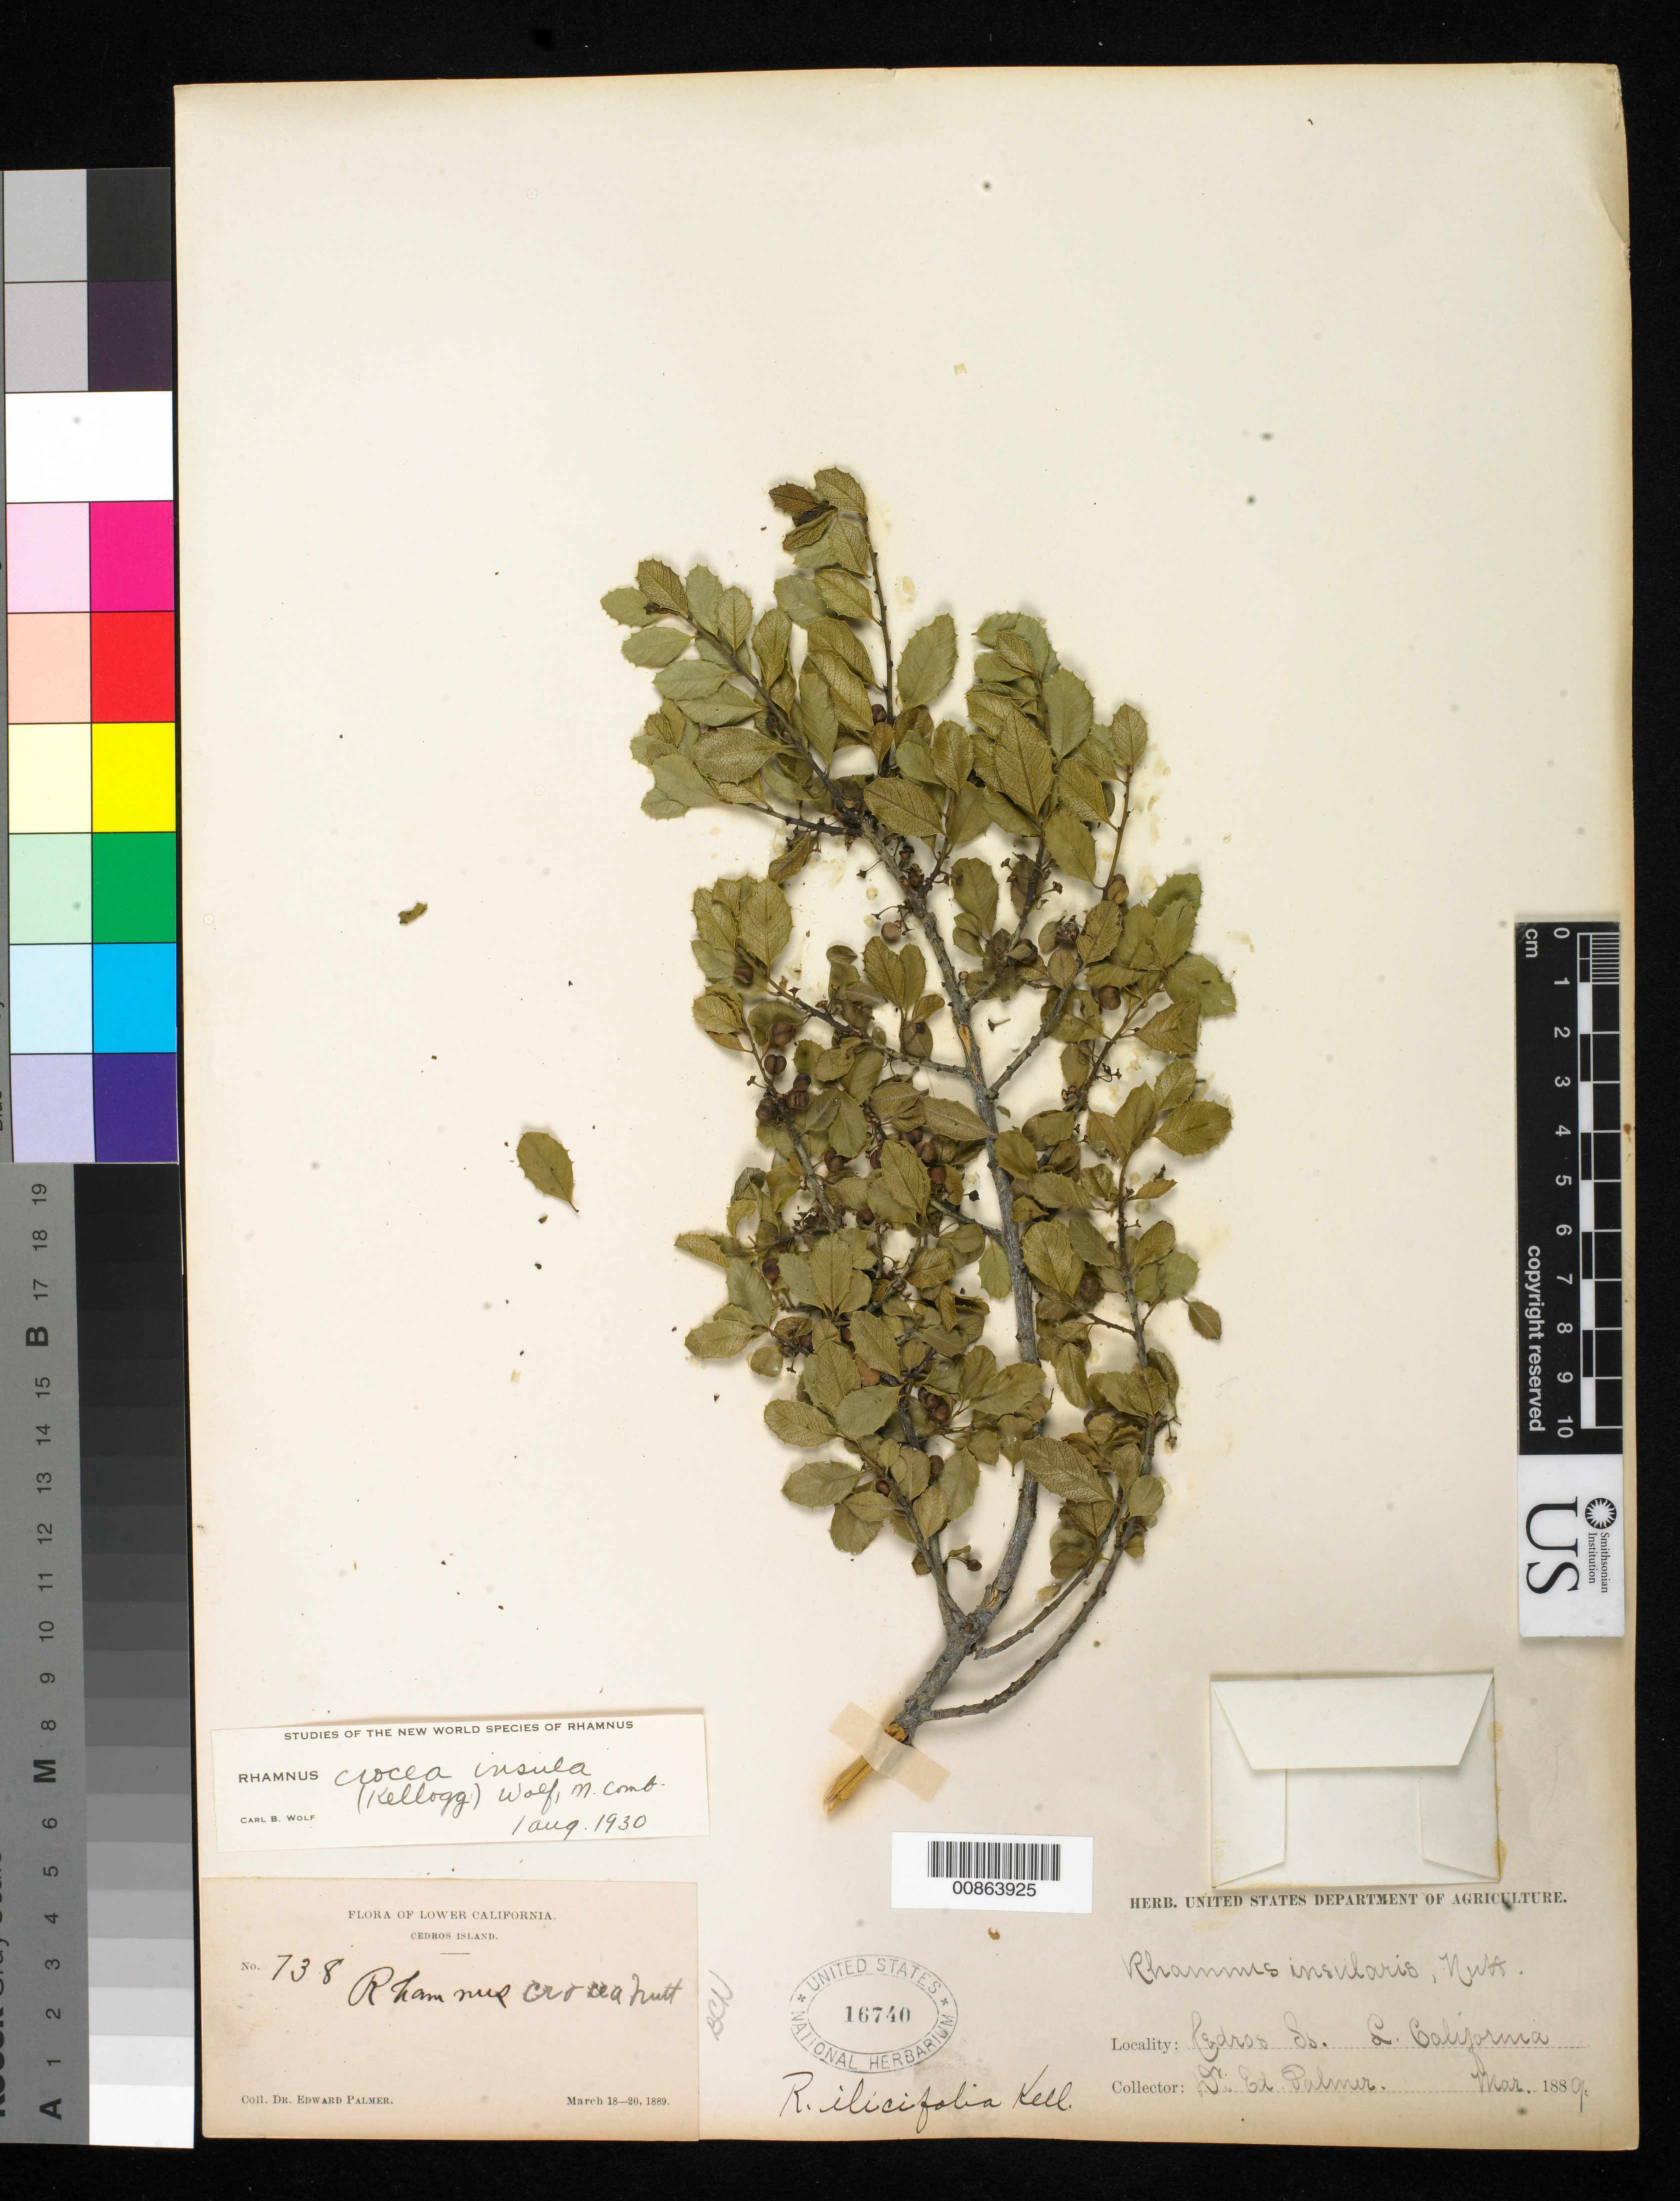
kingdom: Plantae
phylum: Tracheophyta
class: Magnoliopsida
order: Rosales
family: Rhamnaceae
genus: Rhamnus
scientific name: Rhamnus crocea subsp. insula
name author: Nutt.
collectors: E. Palmer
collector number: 738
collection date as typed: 18 Mar 1889 to 20 Mar 1889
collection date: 1889-03-18/1889-03-20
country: Mexico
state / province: Baja California Norte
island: Cedros I.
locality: Cedros Island, Baja California.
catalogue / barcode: US 16740